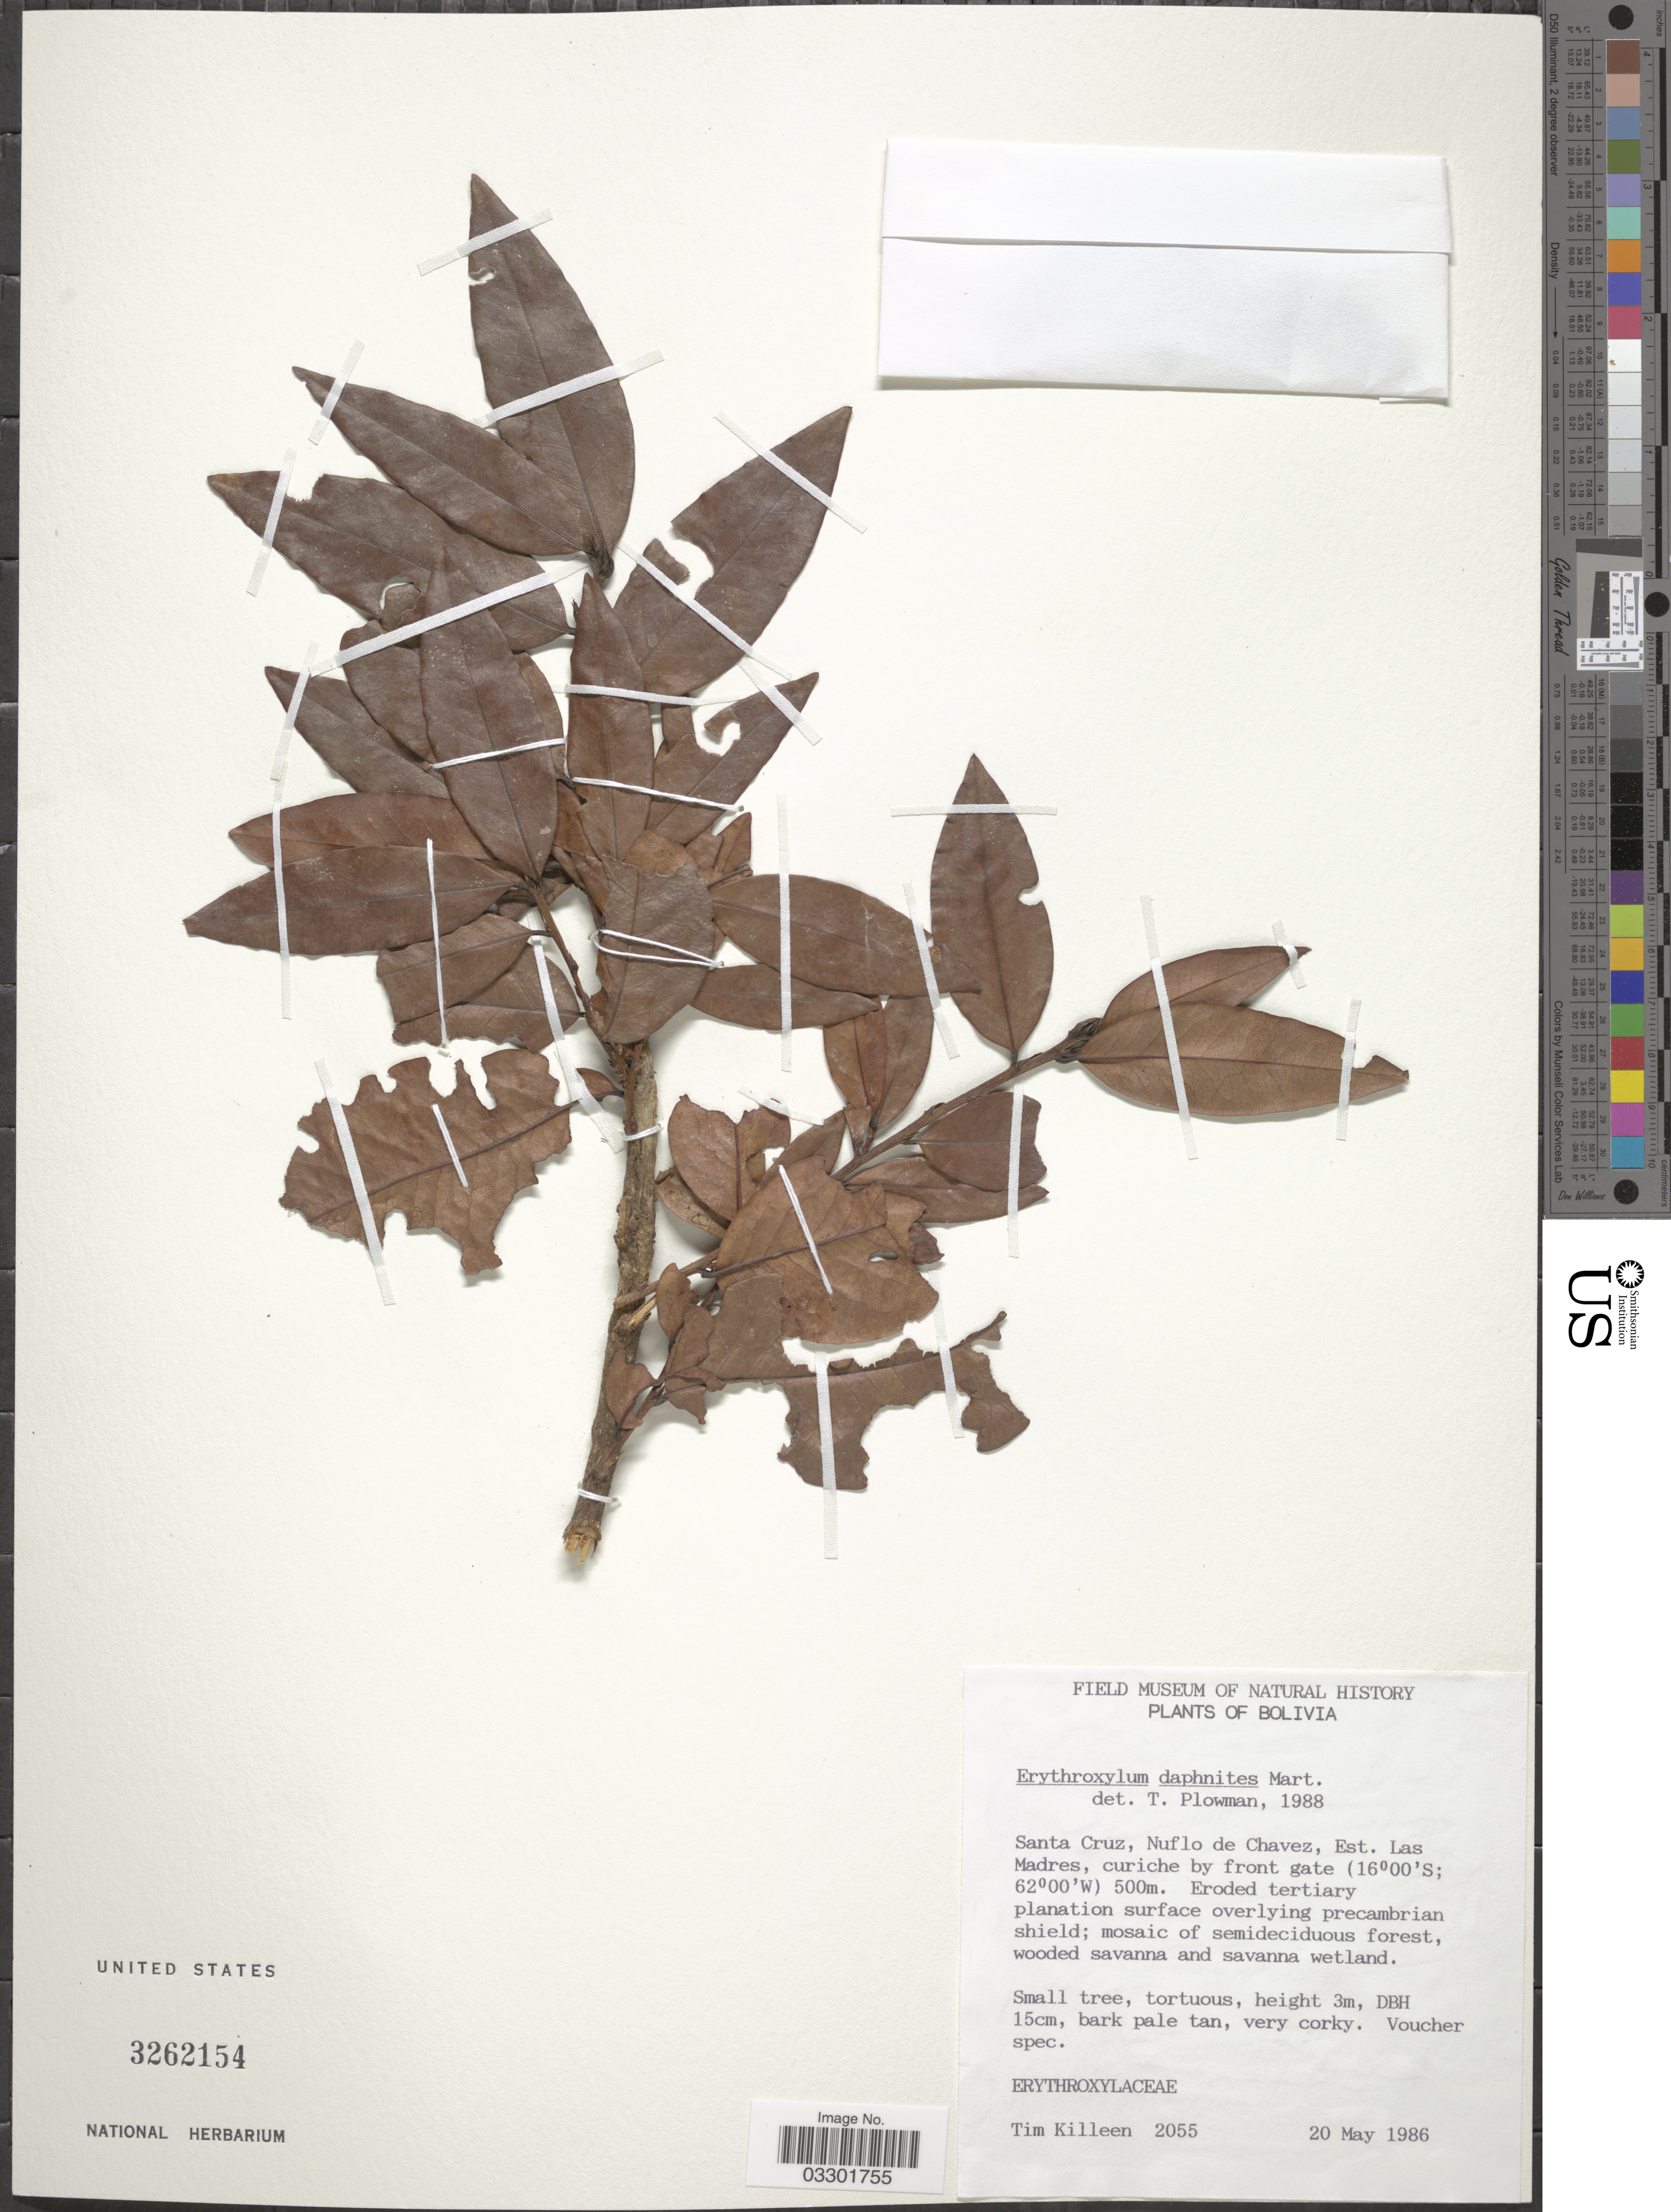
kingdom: Plantae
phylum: Tracheophyta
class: Magnoliopsida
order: Malpighiales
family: Erythroxylaceae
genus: Erythroxylum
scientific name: Erythroxylum daphnites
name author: Mart.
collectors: T. J. Killeen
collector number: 2055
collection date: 1986-05-20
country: Bolivia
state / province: Santa Cruz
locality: Nuflo de Chavez, Est. Las Madres.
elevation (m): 500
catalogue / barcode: US 3262154